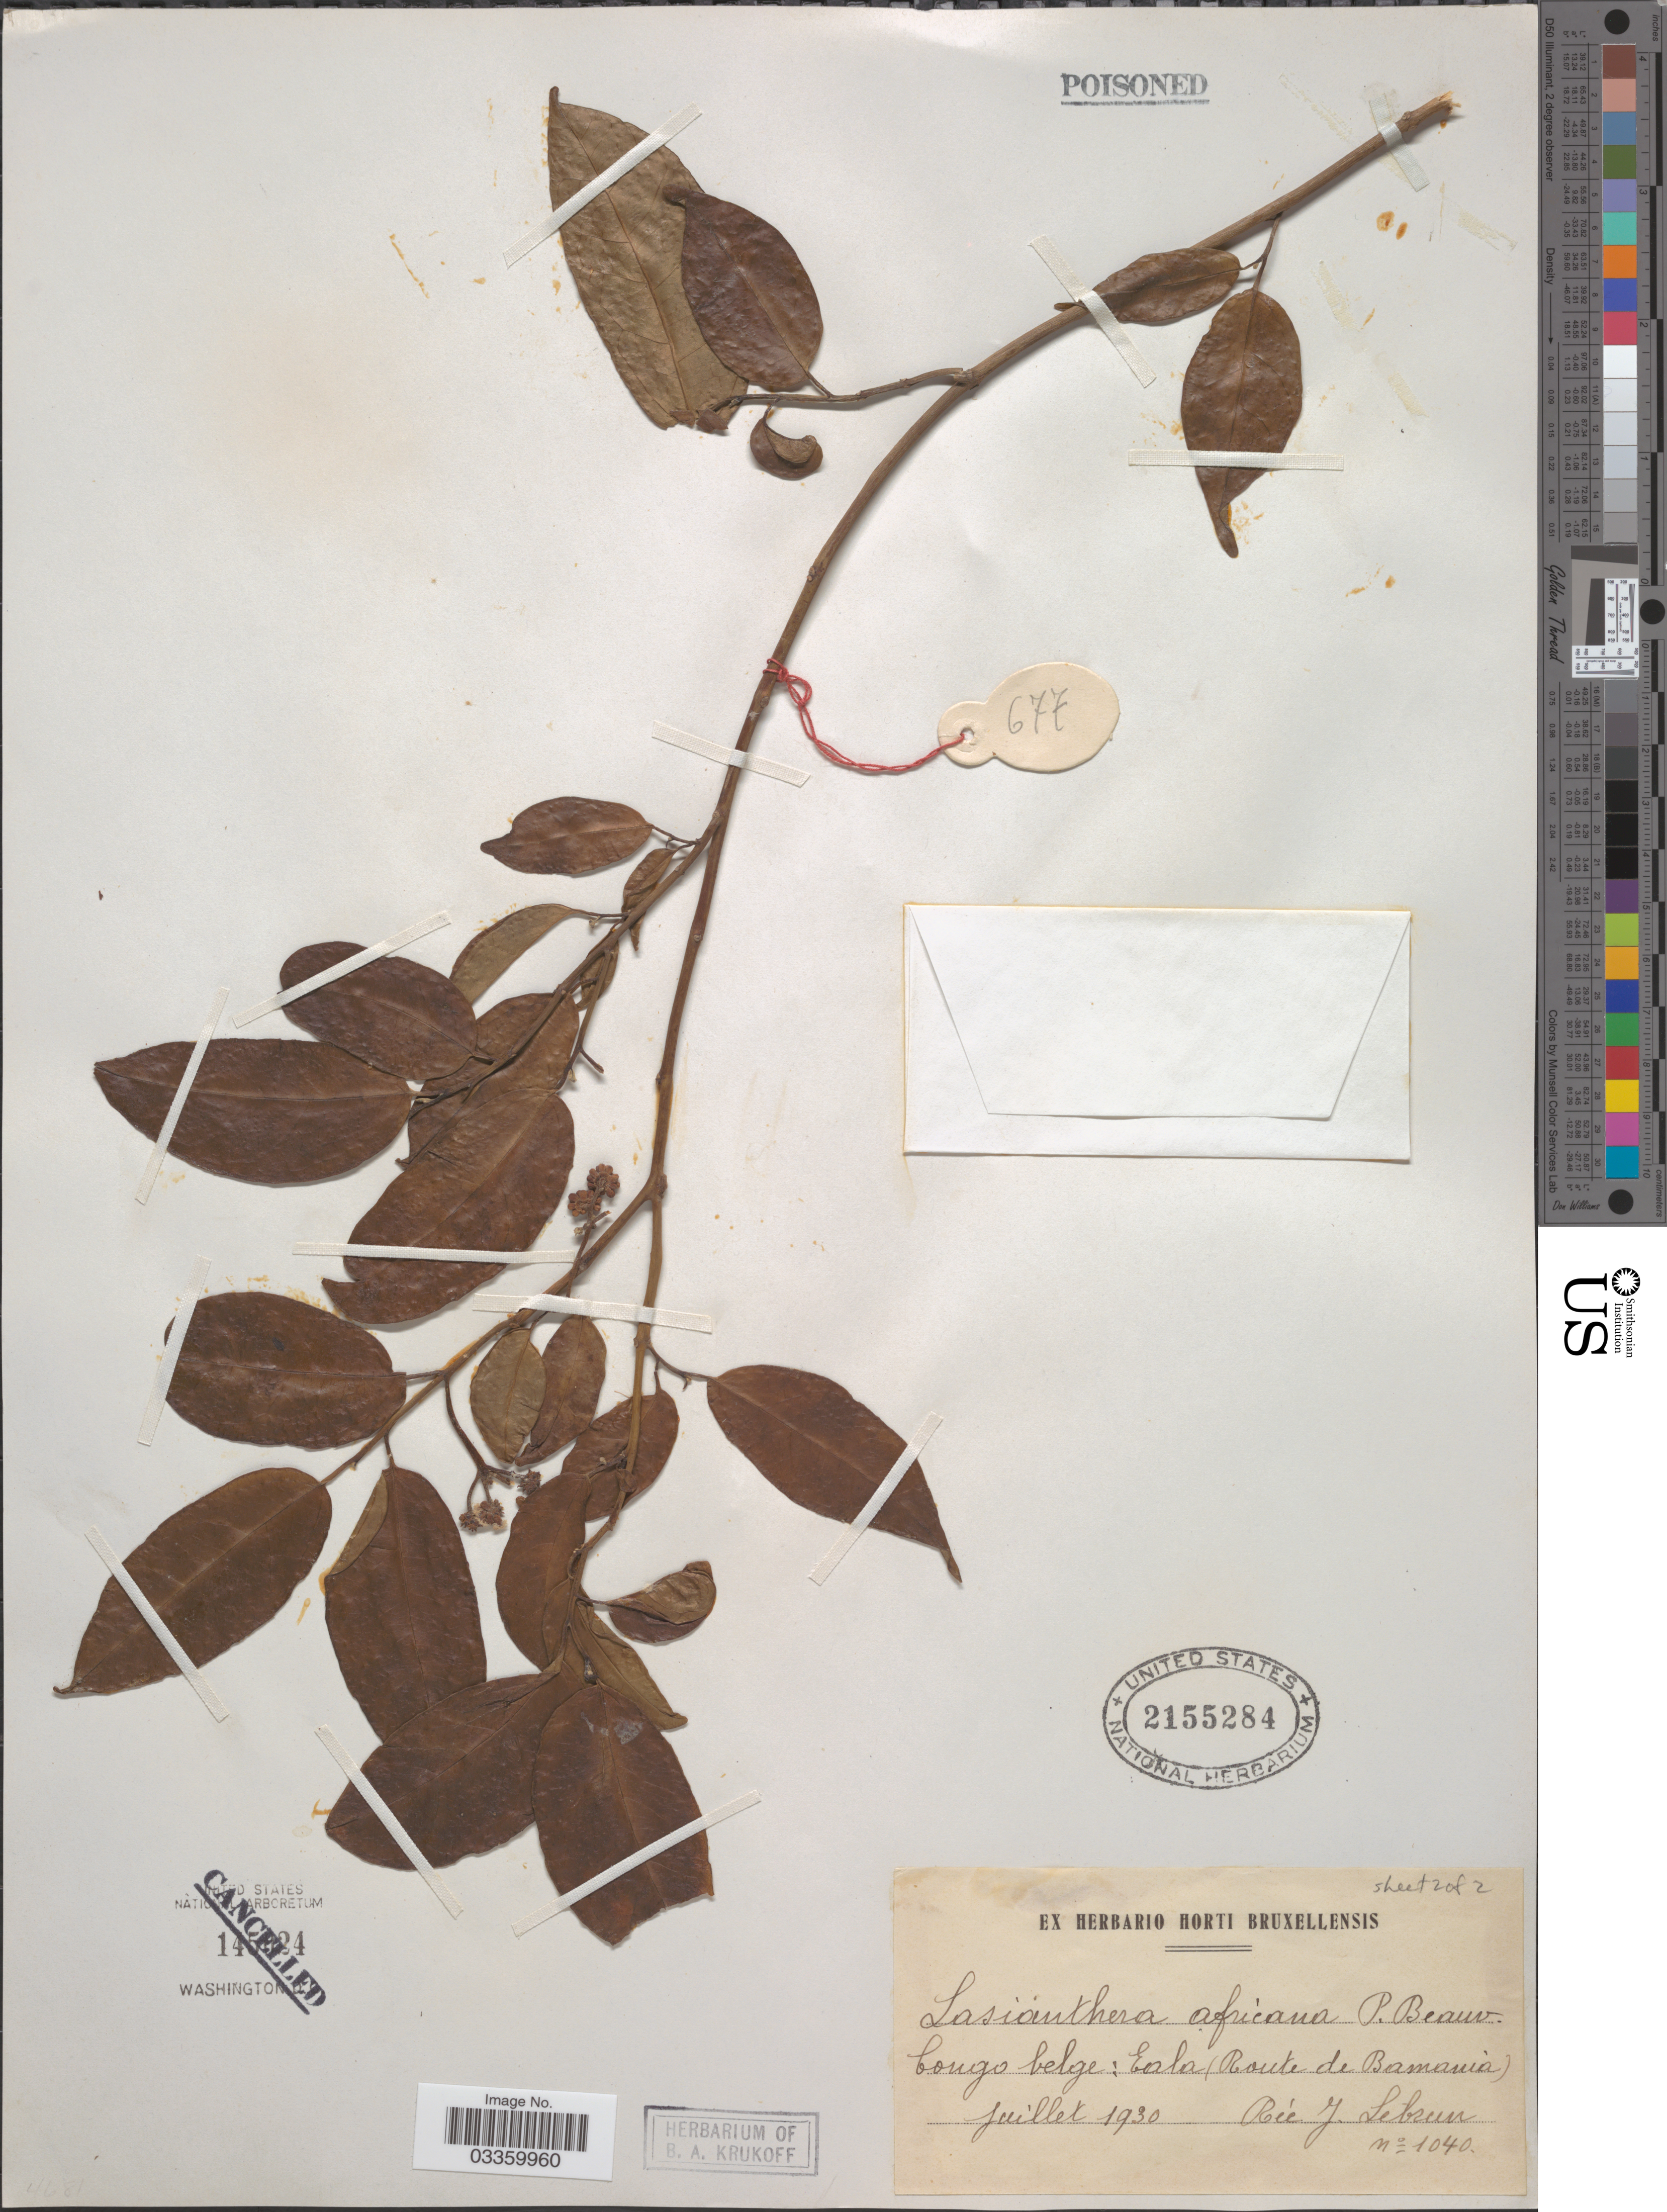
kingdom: Plantae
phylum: Tracheophyta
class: Magnoliopsida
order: Cardiopteridales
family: Stemonuraceae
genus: Lasianthera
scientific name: Lasianthera africana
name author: P. Beauv.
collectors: J. A. Lebrun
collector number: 1040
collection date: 1930-07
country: Congo, Democratic Republic of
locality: Congo Belge: Eala (Route de Bamania).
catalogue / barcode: US 2155284